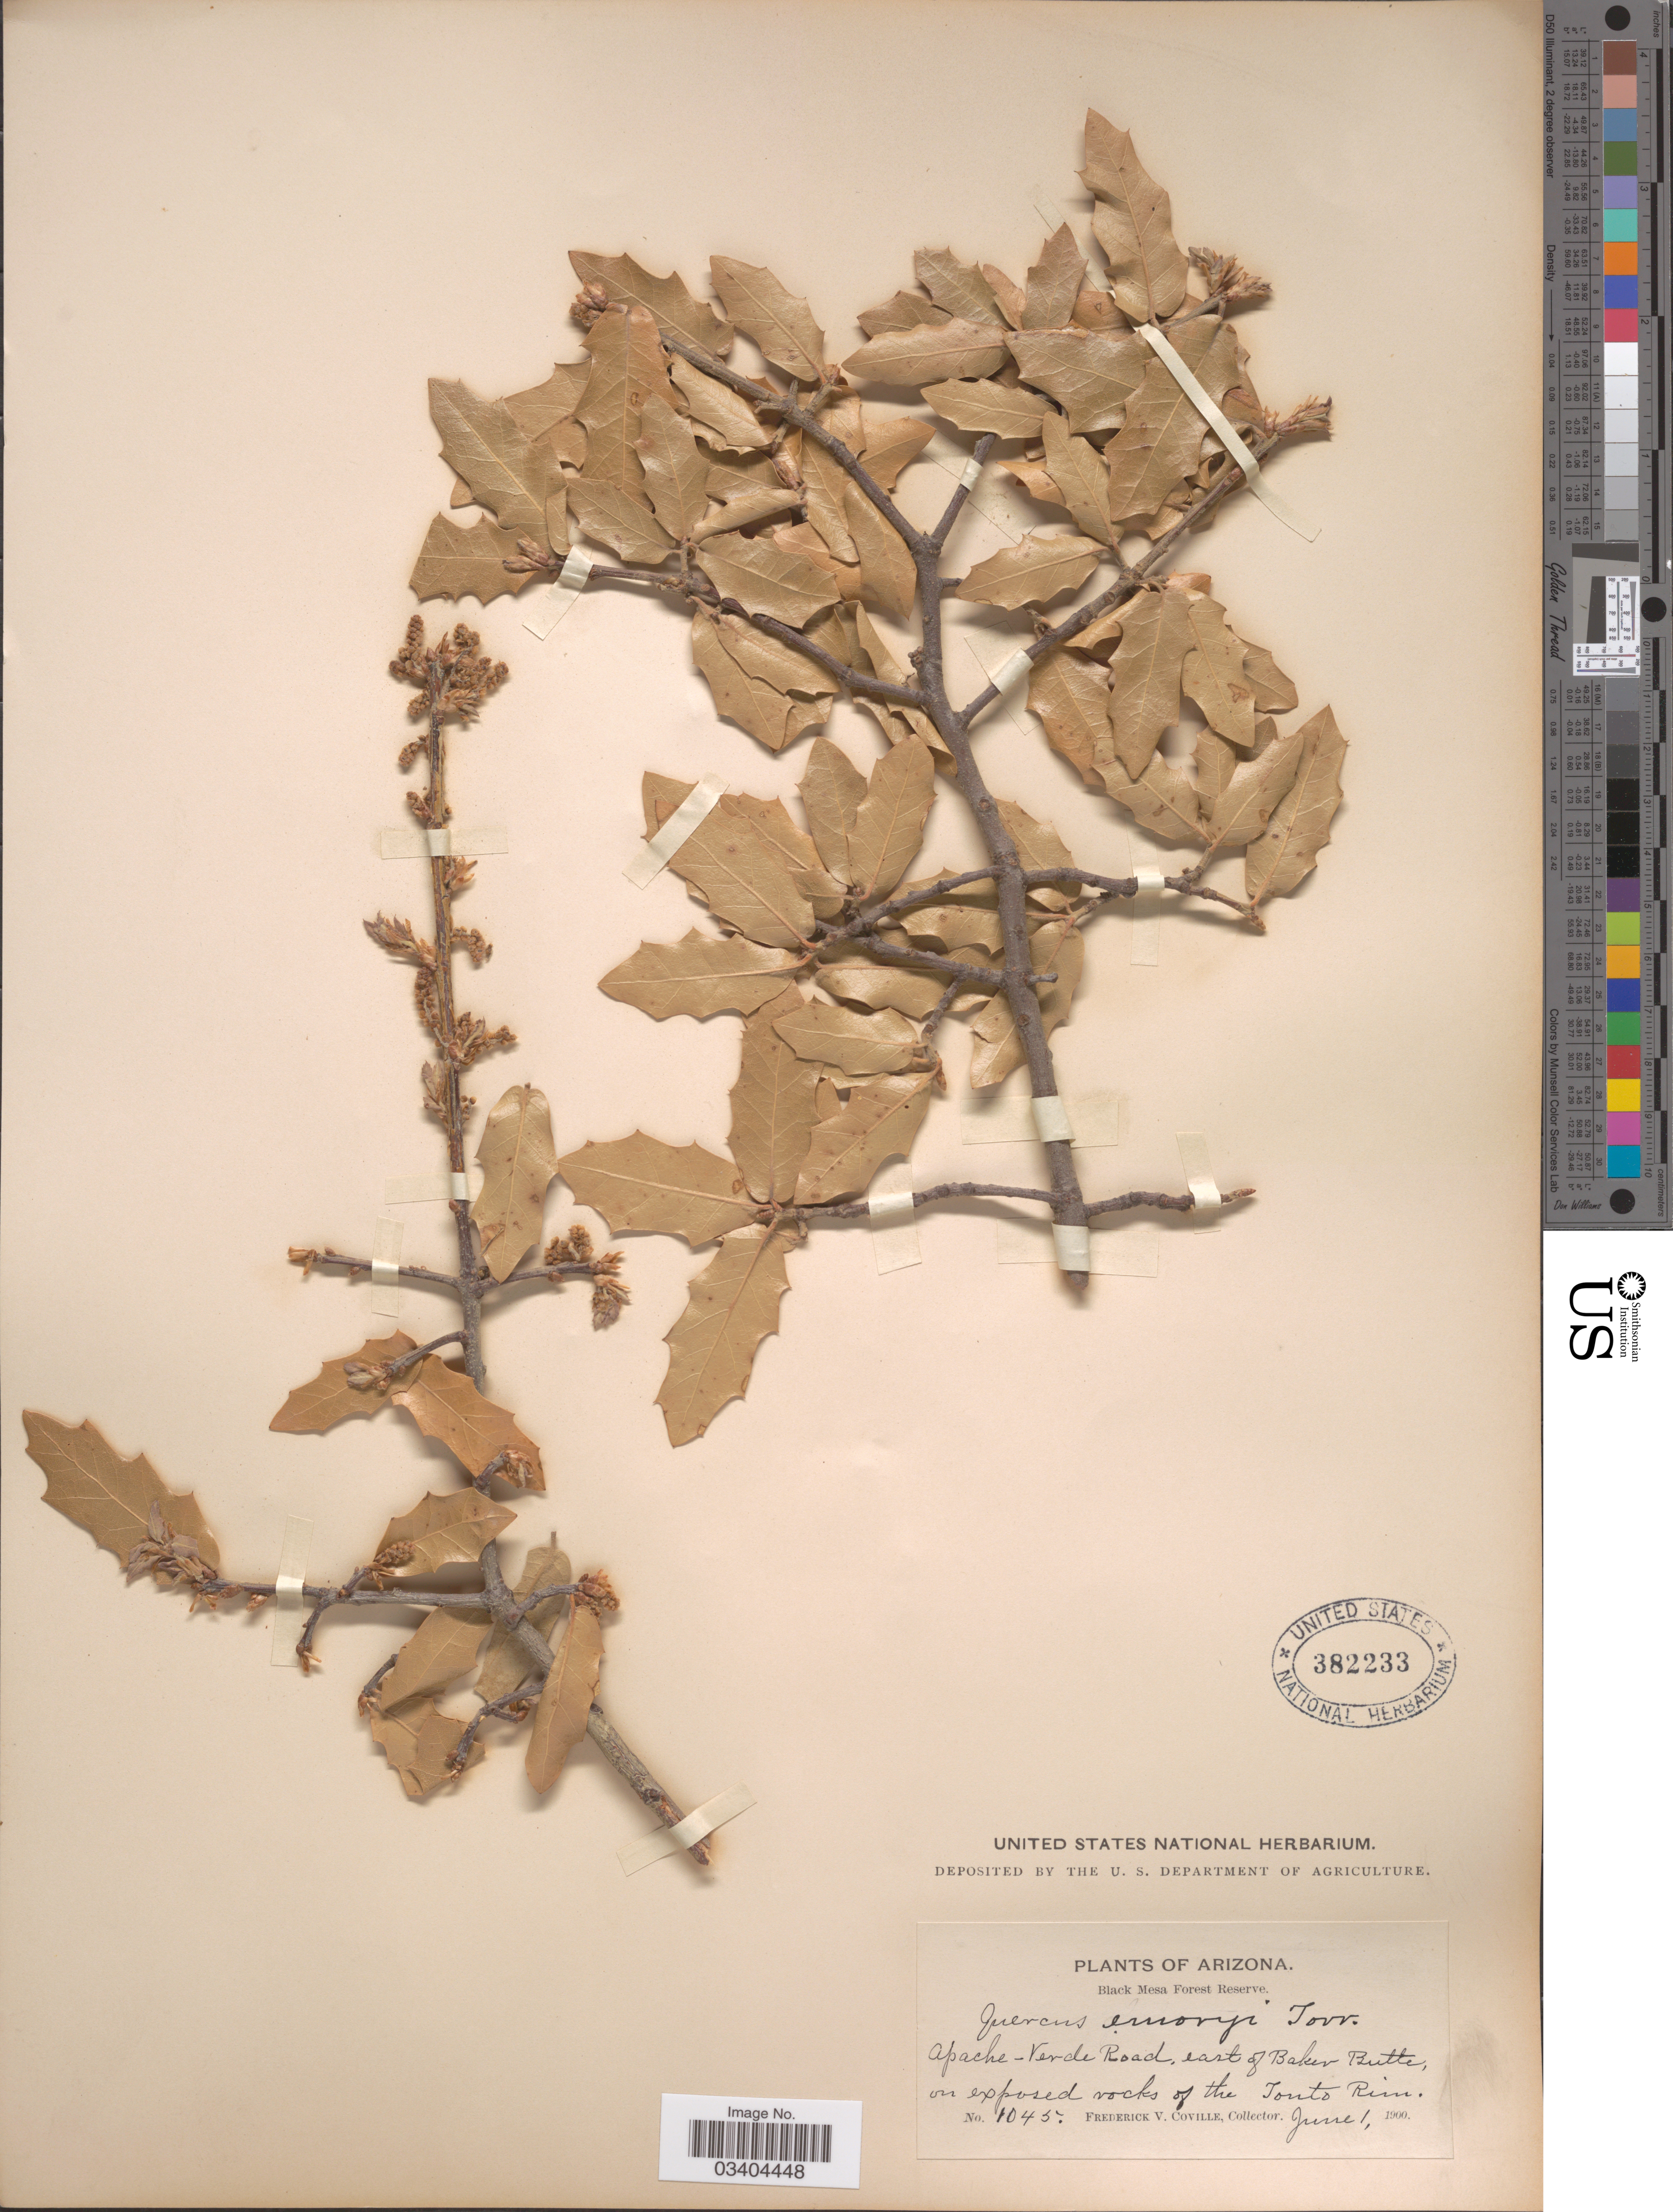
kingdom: Plantae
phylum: Tracheophyta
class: Magnoliopsida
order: Fagales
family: Fagaceae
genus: Quercus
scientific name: Quercus emoryi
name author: Torr. in Emory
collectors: F. V. Coville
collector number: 1045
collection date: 1900-06-01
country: United States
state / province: Arizona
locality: Black Mesa Forest Reserve. Apache-Verde Road, east of Baker Butte, on exposed rocks of the Tonto Rim.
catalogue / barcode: US 382233